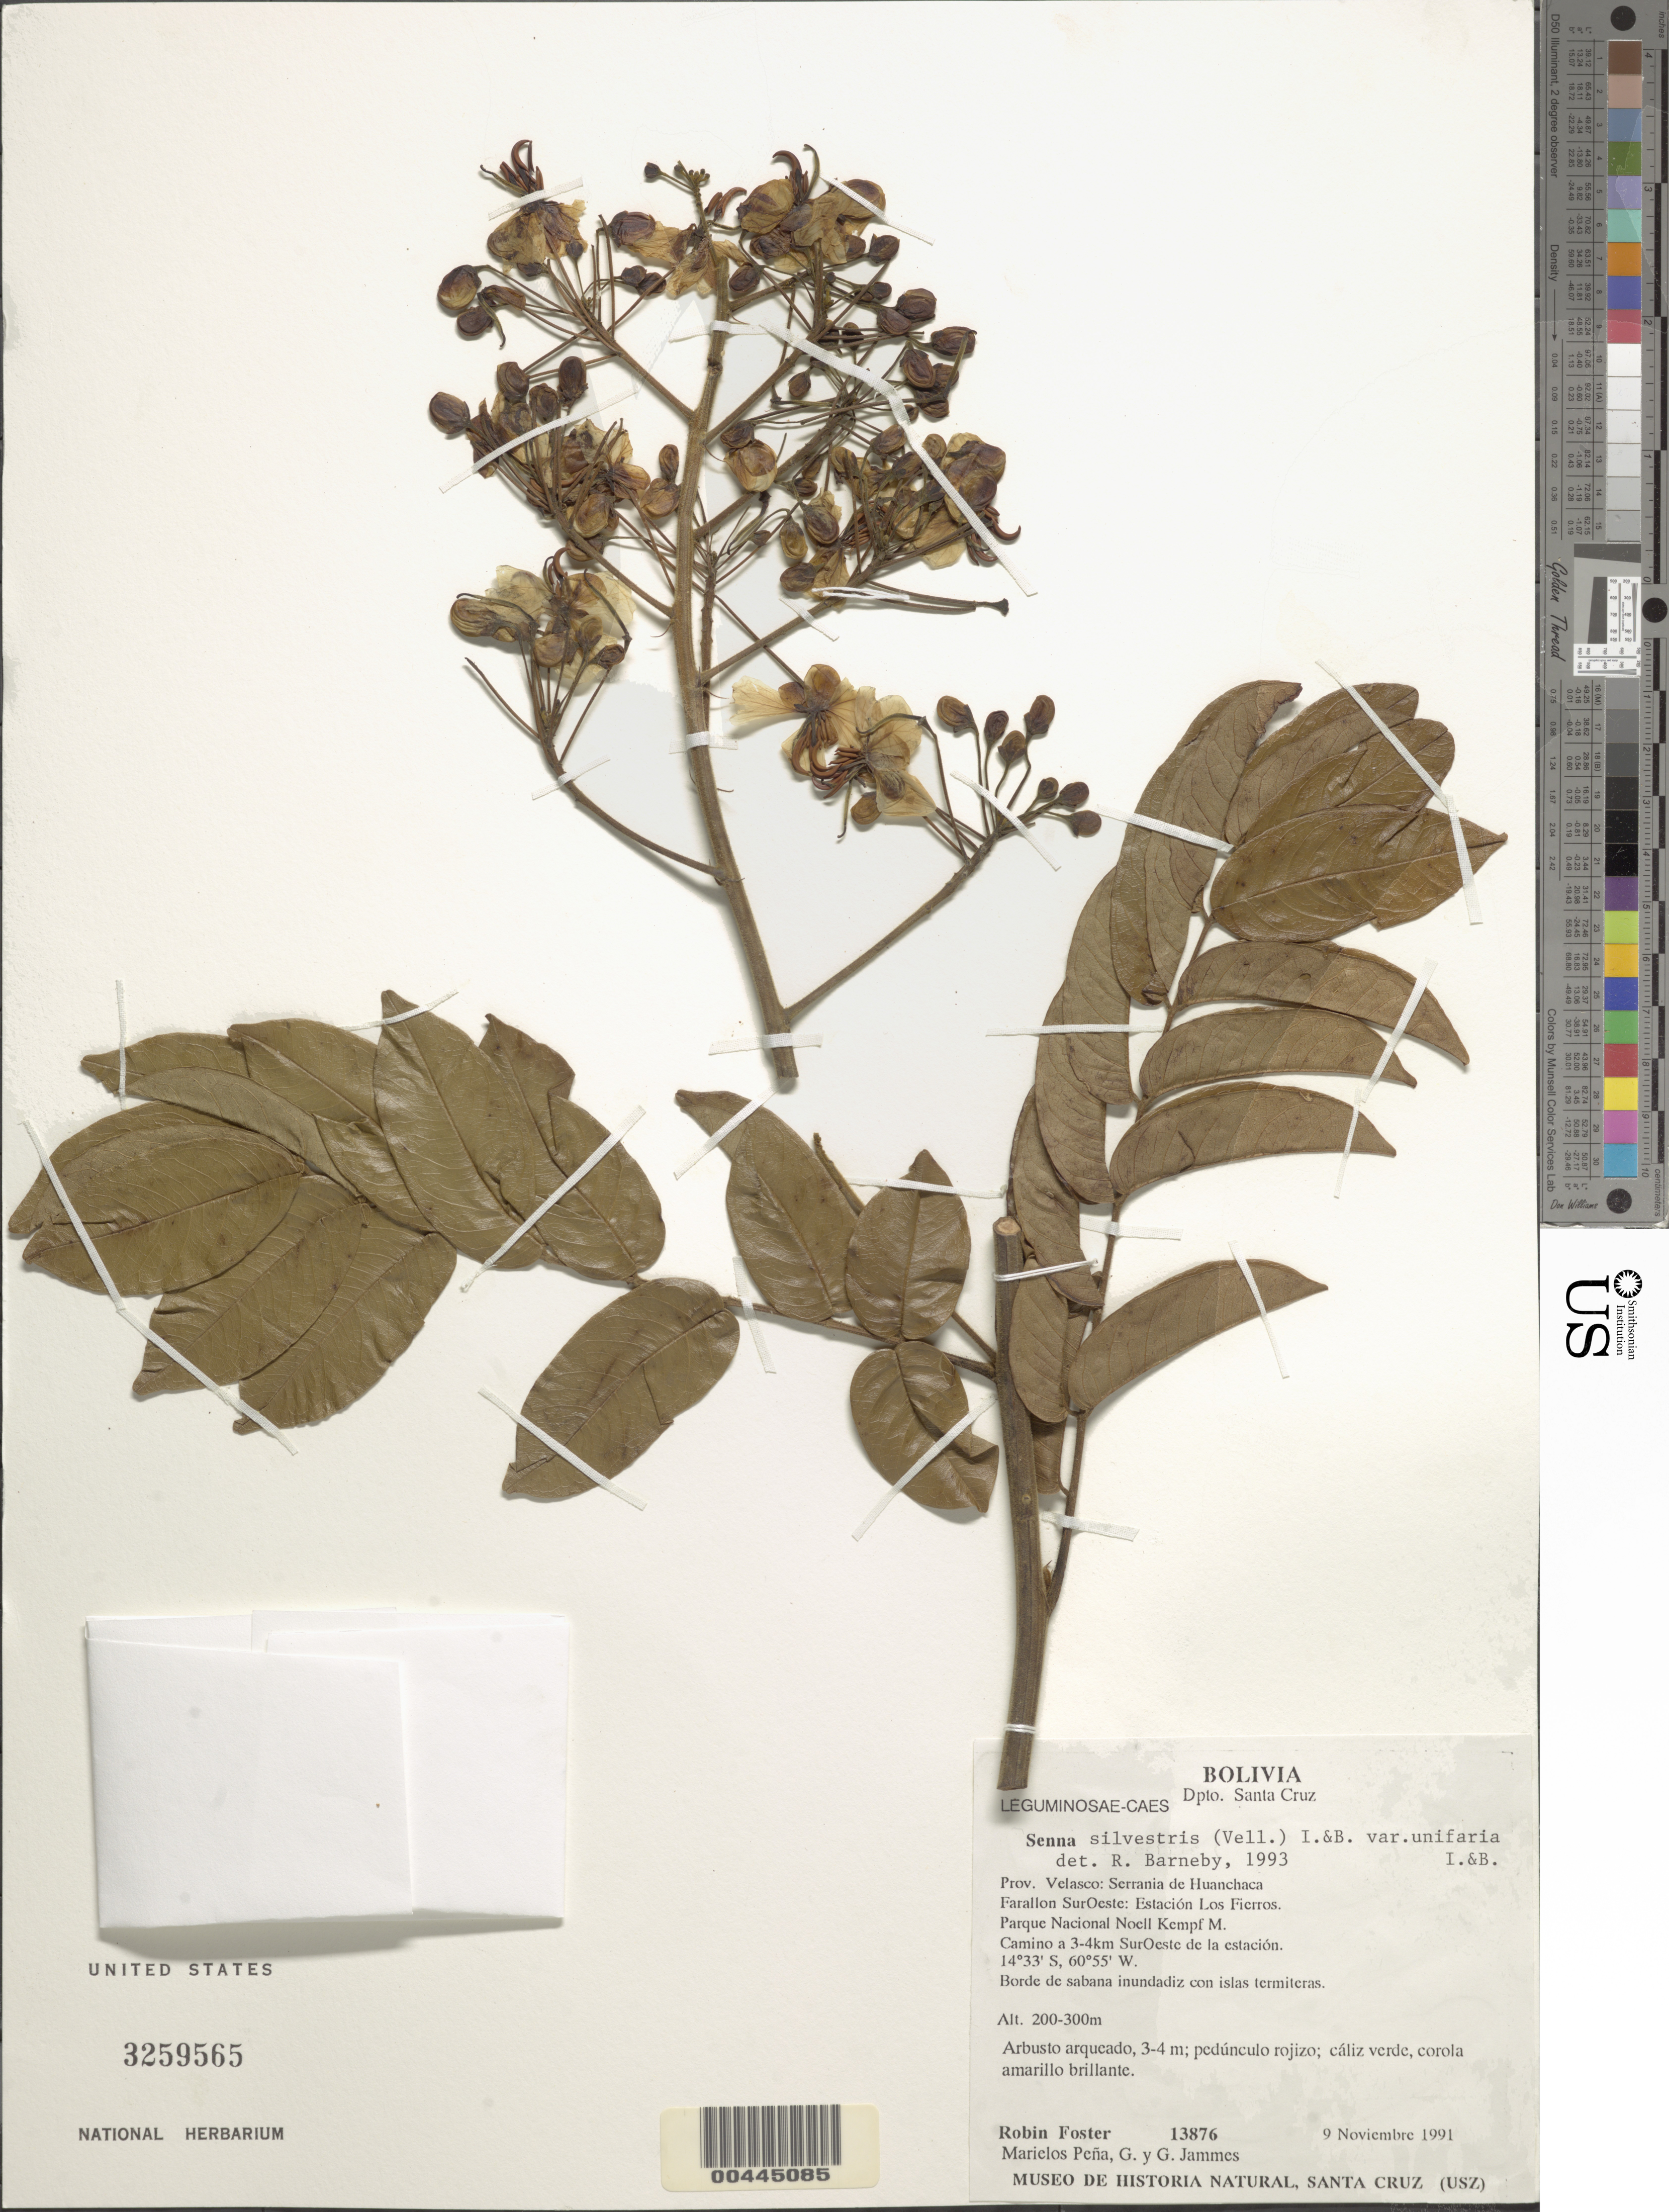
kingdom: Plantae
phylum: Tracheophyta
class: Magnoliopsida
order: Fabales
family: Fabaceae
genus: Senna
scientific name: Senna silvestris var. unifaria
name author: H.S. Irwin & Barneby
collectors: R. Foster, G. Marielos Pena & G. Jammes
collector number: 13876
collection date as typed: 09 Nov 1991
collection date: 1991-11-09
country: Bolivia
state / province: Santa Cruz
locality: Velasco, serransia de Huanchaca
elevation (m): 200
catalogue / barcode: US 3259565